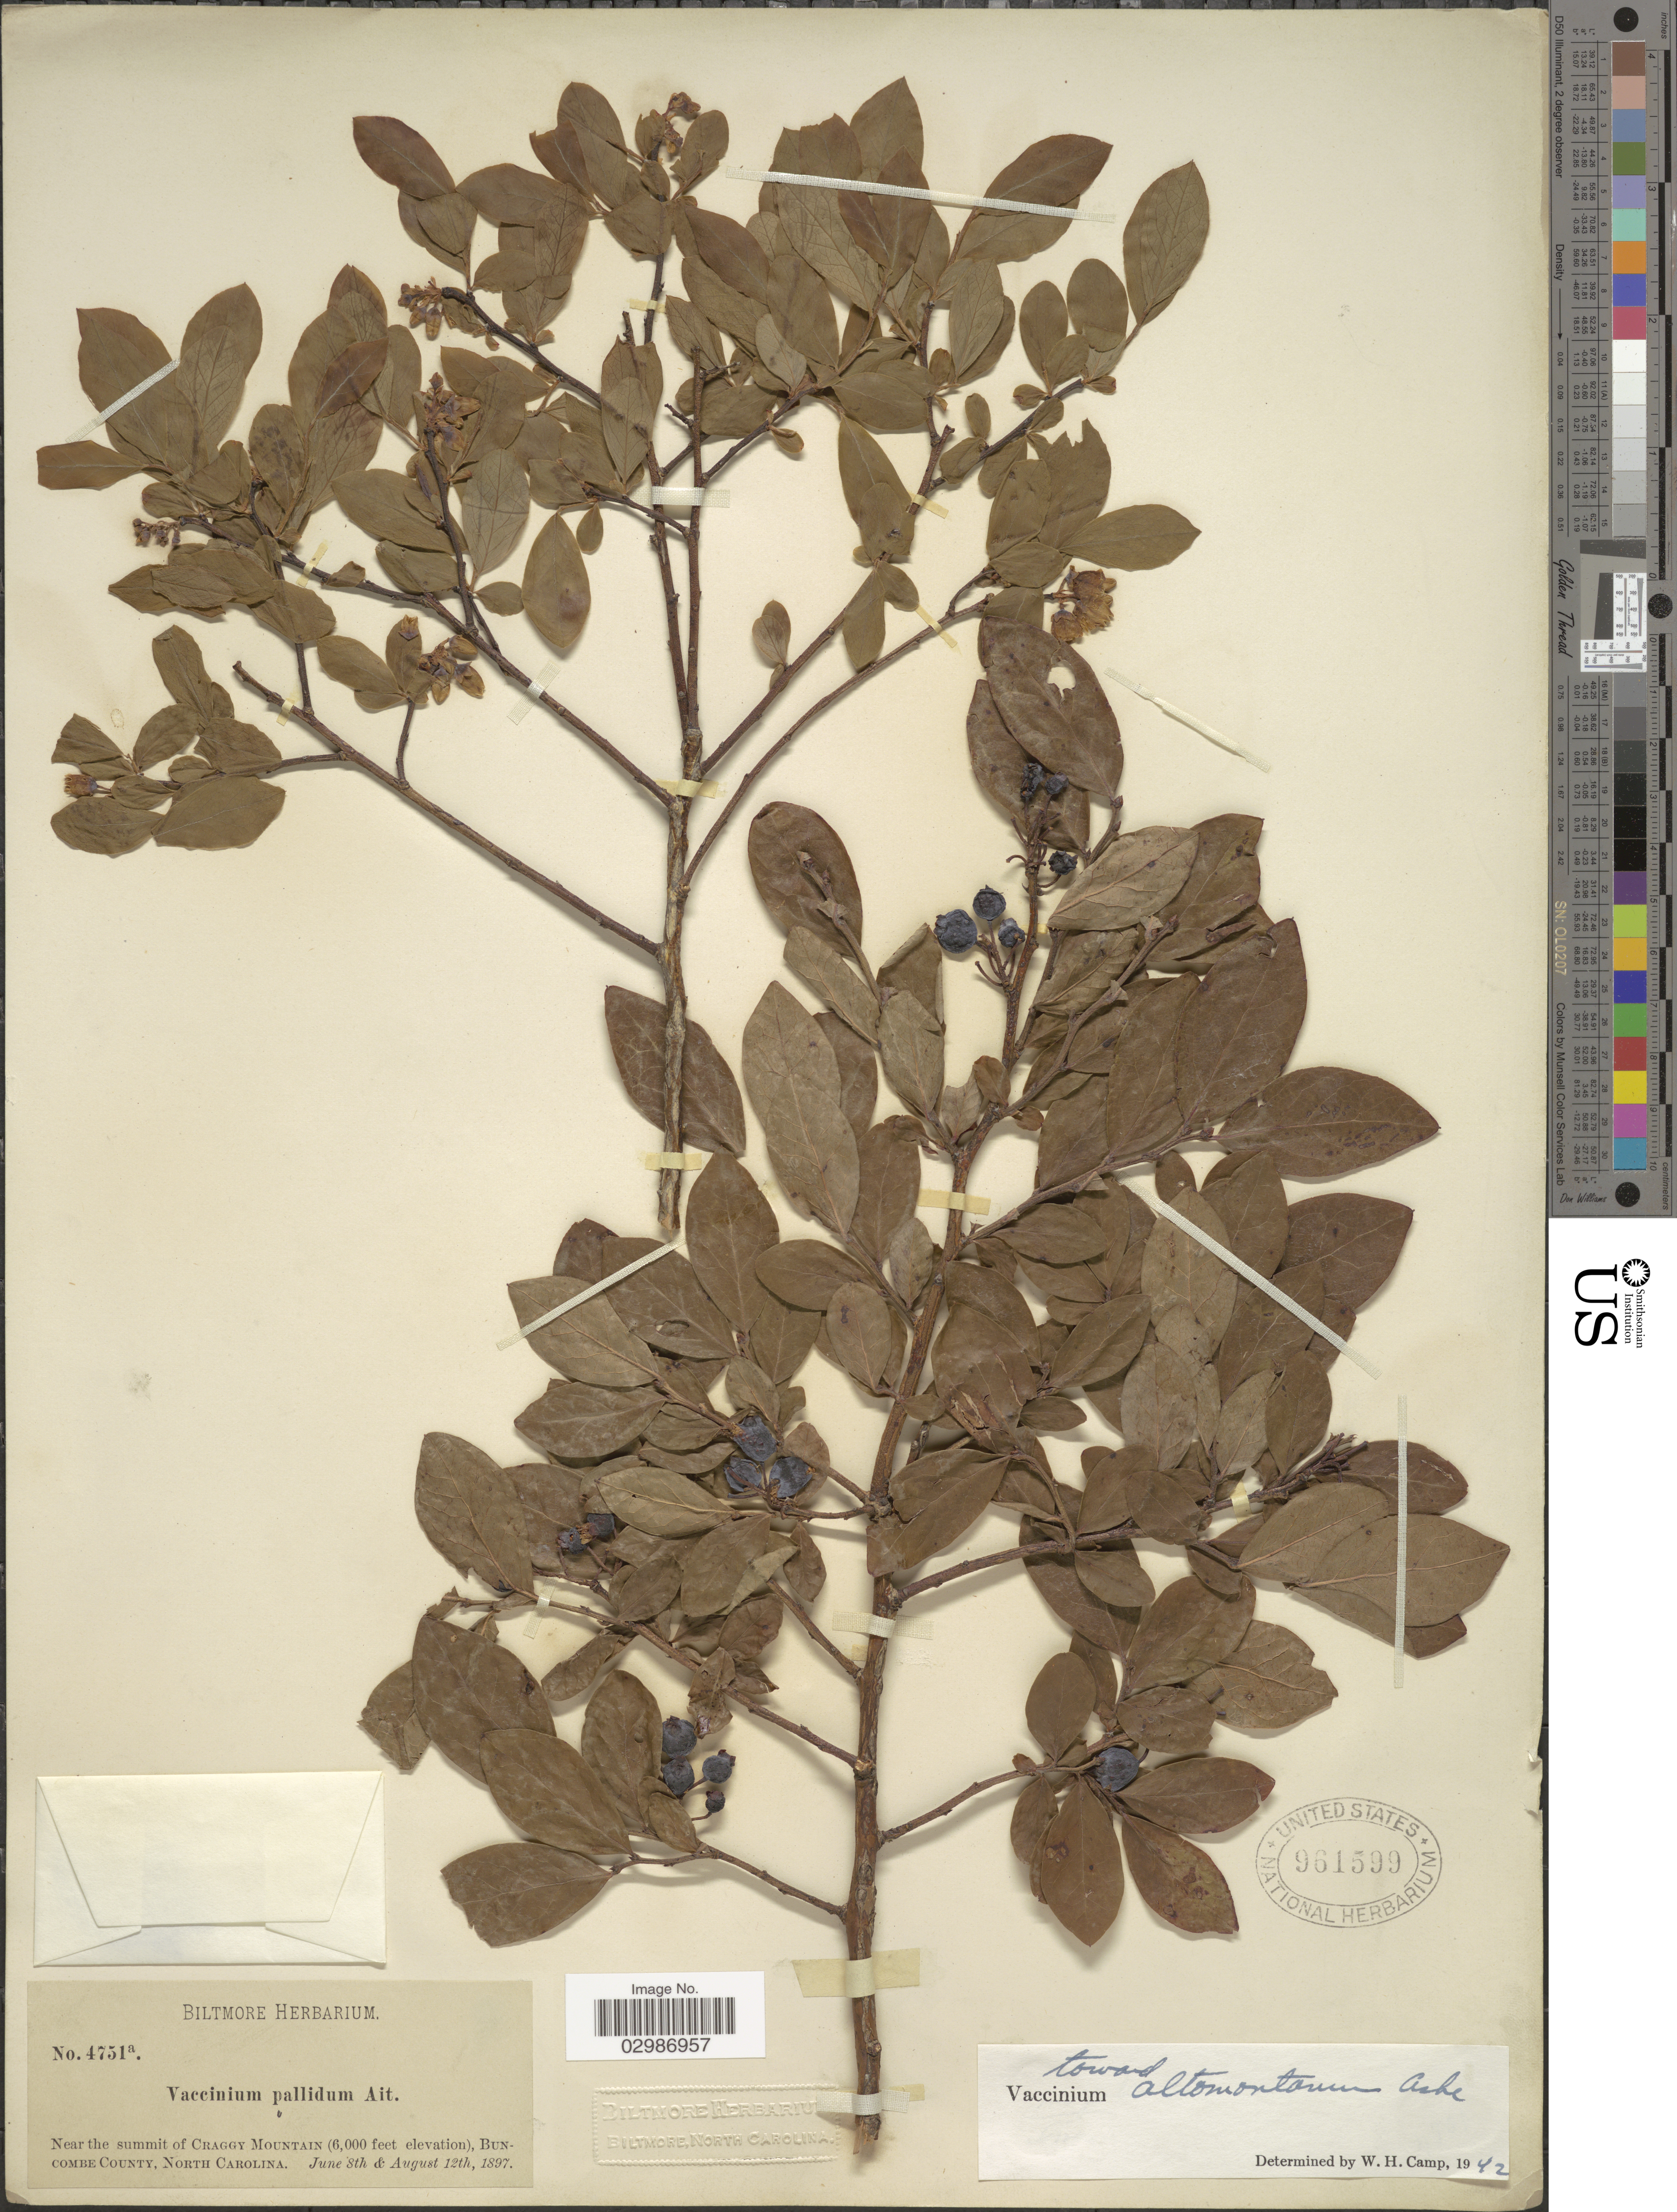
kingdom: Plantae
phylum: Tracheophyta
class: Magnoliopsida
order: Ericales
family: Ericaceae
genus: Vaccinium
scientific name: Vaccinium altomontanum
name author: Ashe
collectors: ex herb. Biltmore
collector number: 4751a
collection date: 1897-06-08/1897-08-12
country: United States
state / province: North Carolina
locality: Near the summit of Craggy Mountain, Buncombe County.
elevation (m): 1829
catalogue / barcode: US 961599